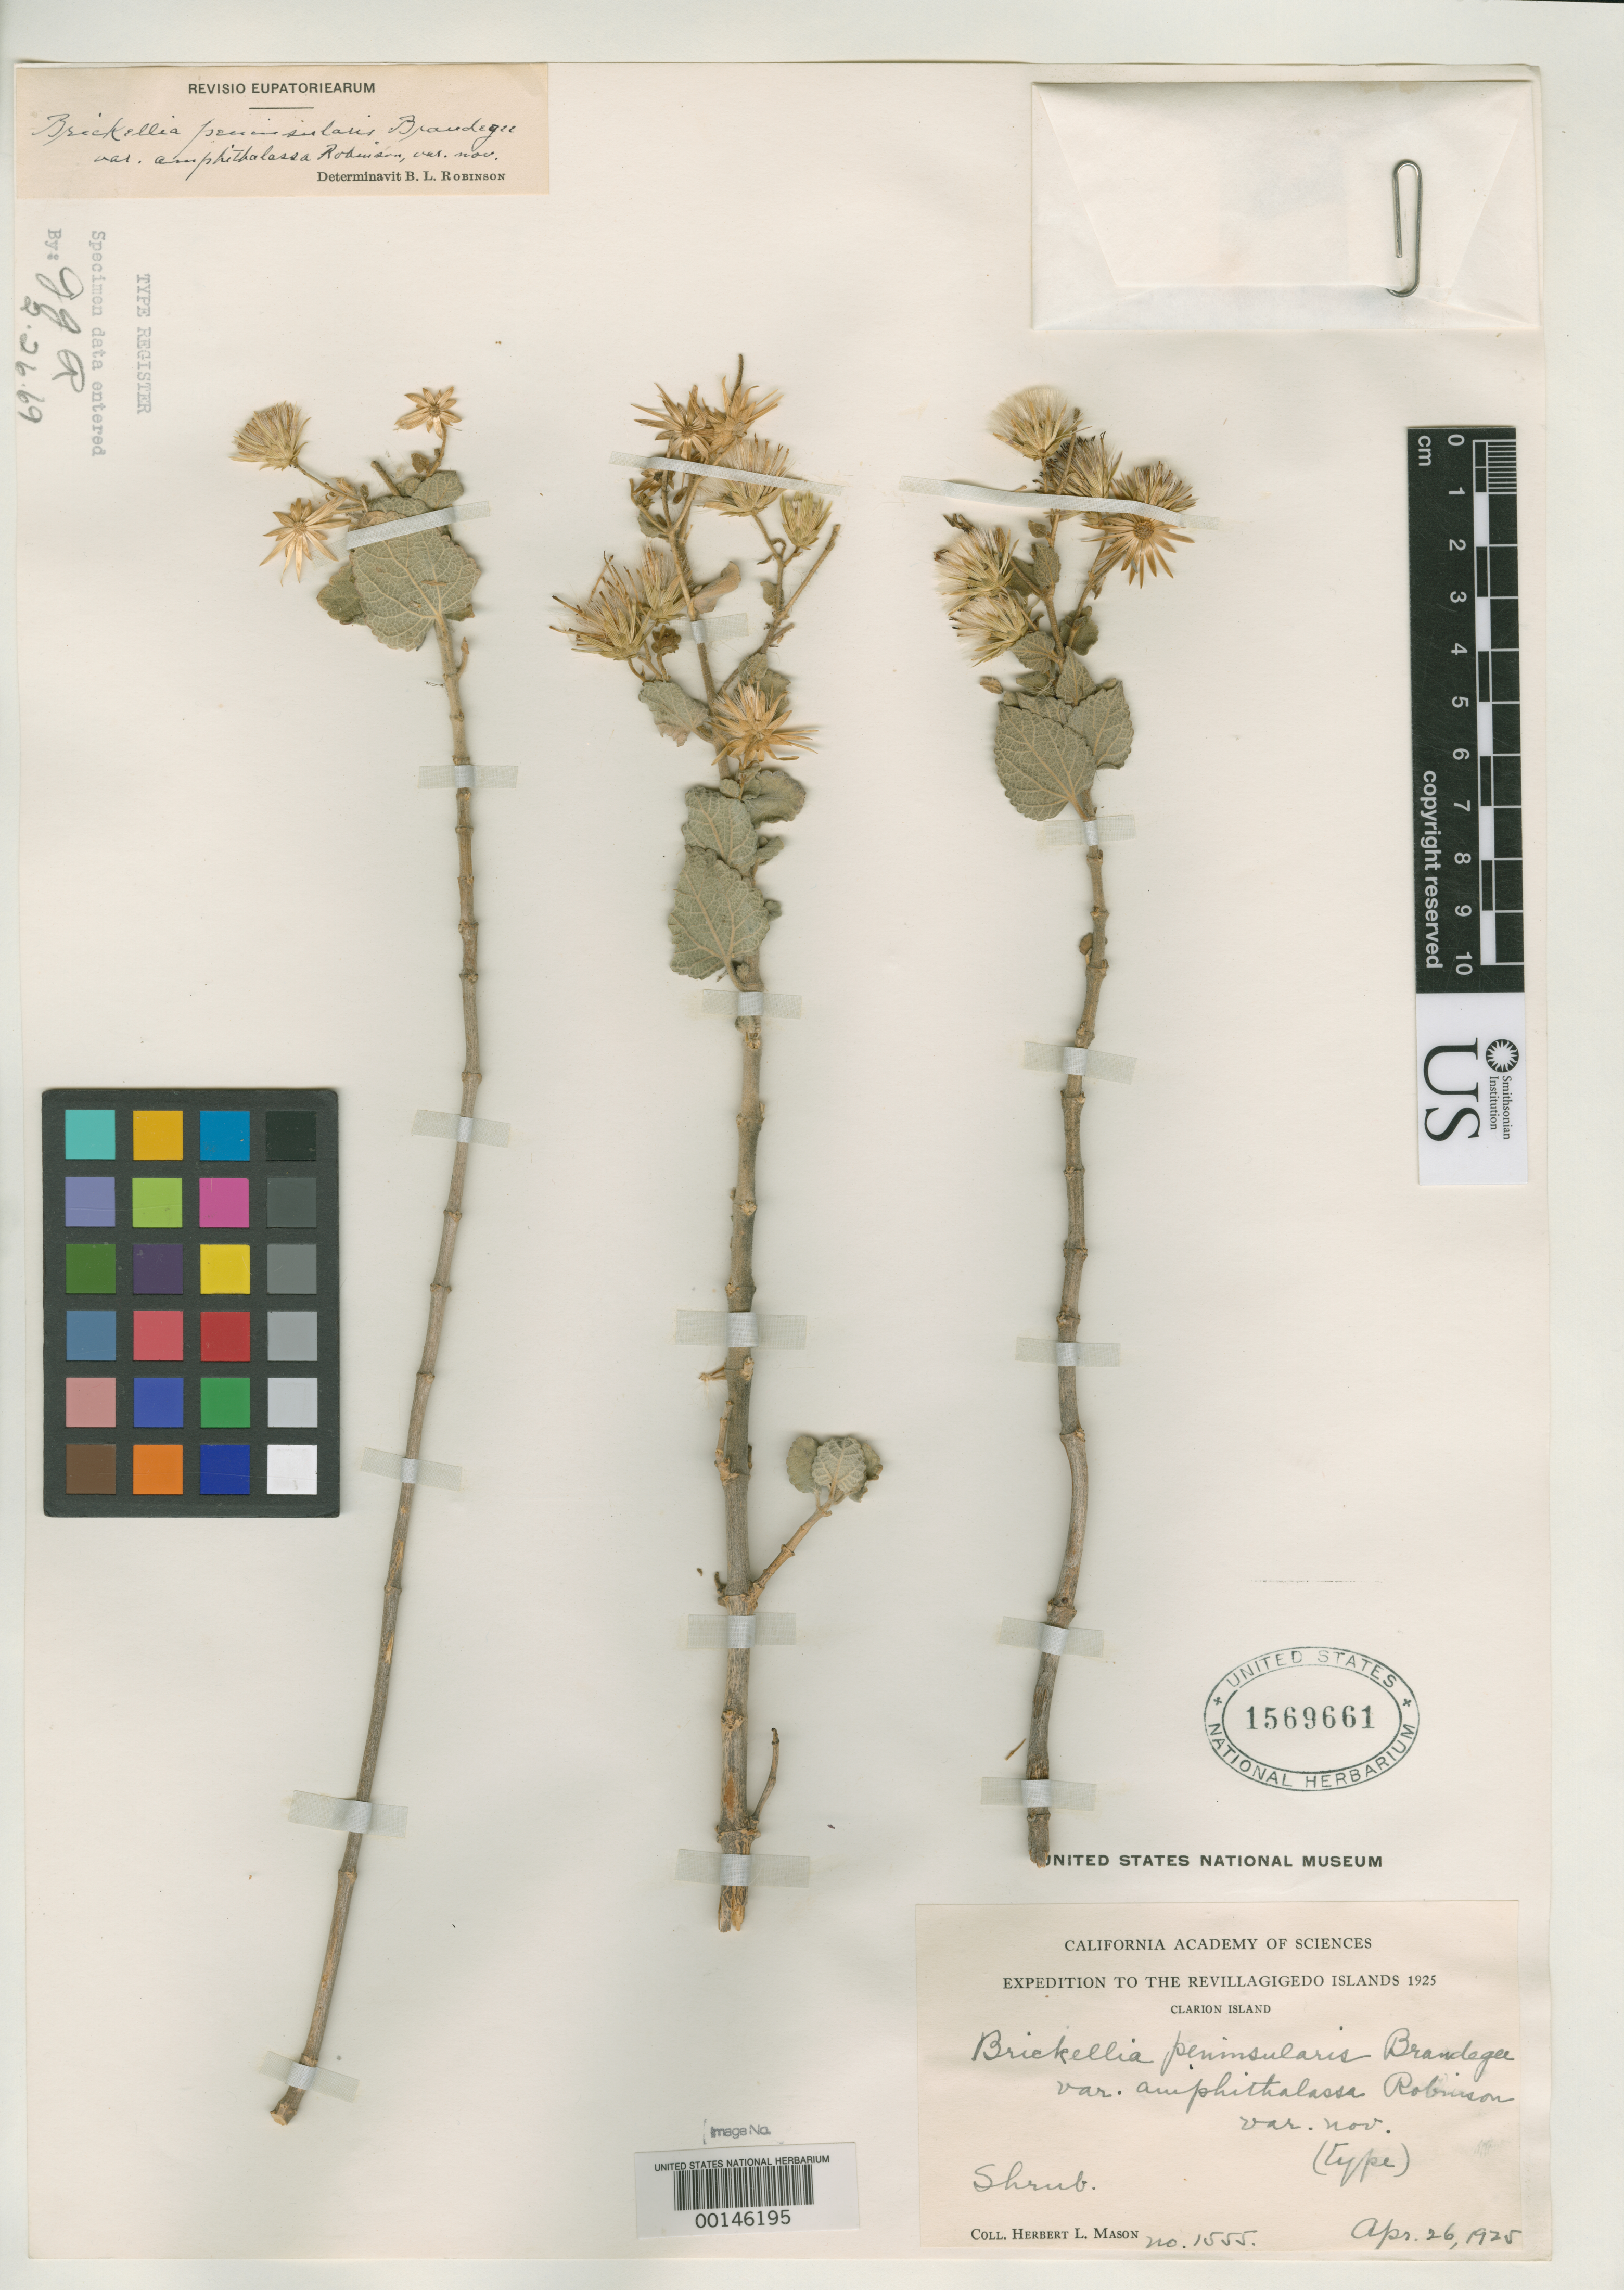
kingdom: Plantae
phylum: Tracheophyta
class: Magnoliopsida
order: Asterales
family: Asteraceae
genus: Brickellia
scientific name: Brickellia peninsularis var. amphithalassa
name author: B.L. Rob.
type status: Isotype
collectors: H. L. Mason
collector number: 1555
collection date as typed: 26 Apr 1925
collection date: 1925-04-26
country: Mexico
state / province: Colima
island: Clarion Island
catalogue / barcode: US 1569661